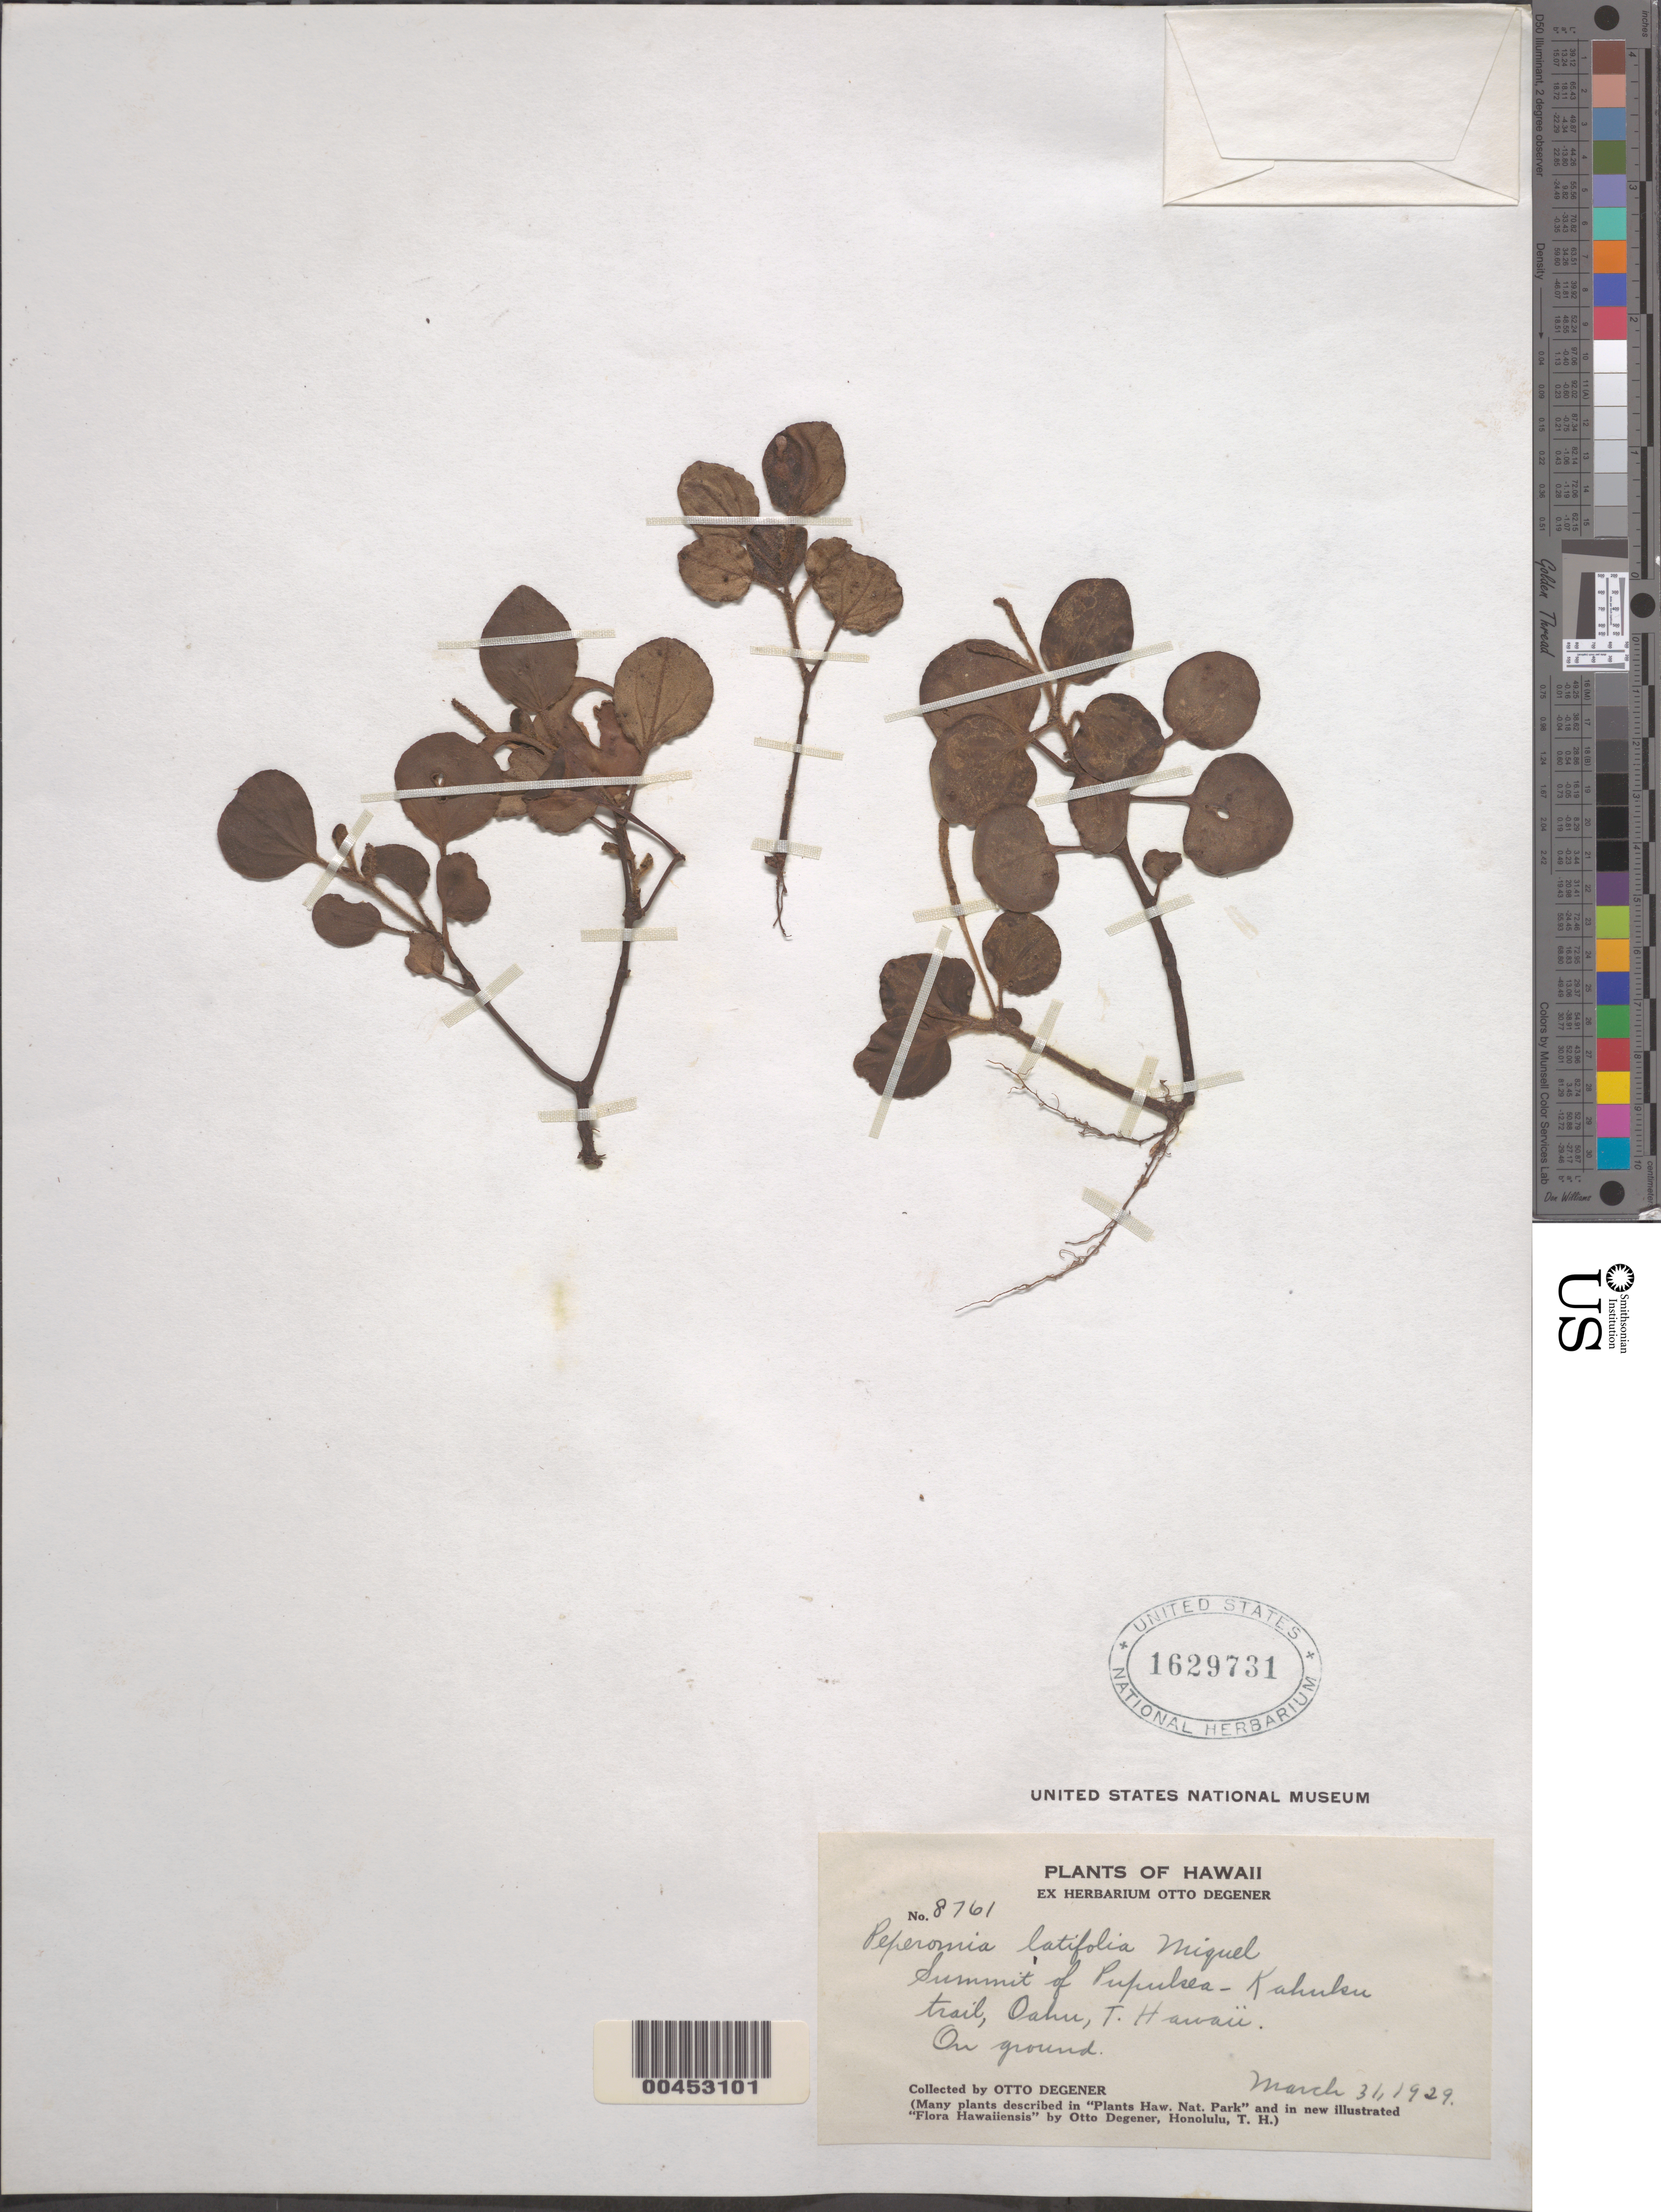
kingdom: Plantae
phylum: Tracheophyta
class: Magnoliopsida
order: Piperales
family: Piperaceae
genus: Peperomia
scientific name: Peperomia latifolia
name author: Miq.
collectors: O. Degener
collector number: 8761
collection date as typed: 31 Mar 1929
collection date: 1929-03-31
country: United States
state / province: Hawaii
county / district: Honolulu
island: Oahu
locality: Summit of Pupukea-Kahuku Trail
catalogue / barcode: US 1629731